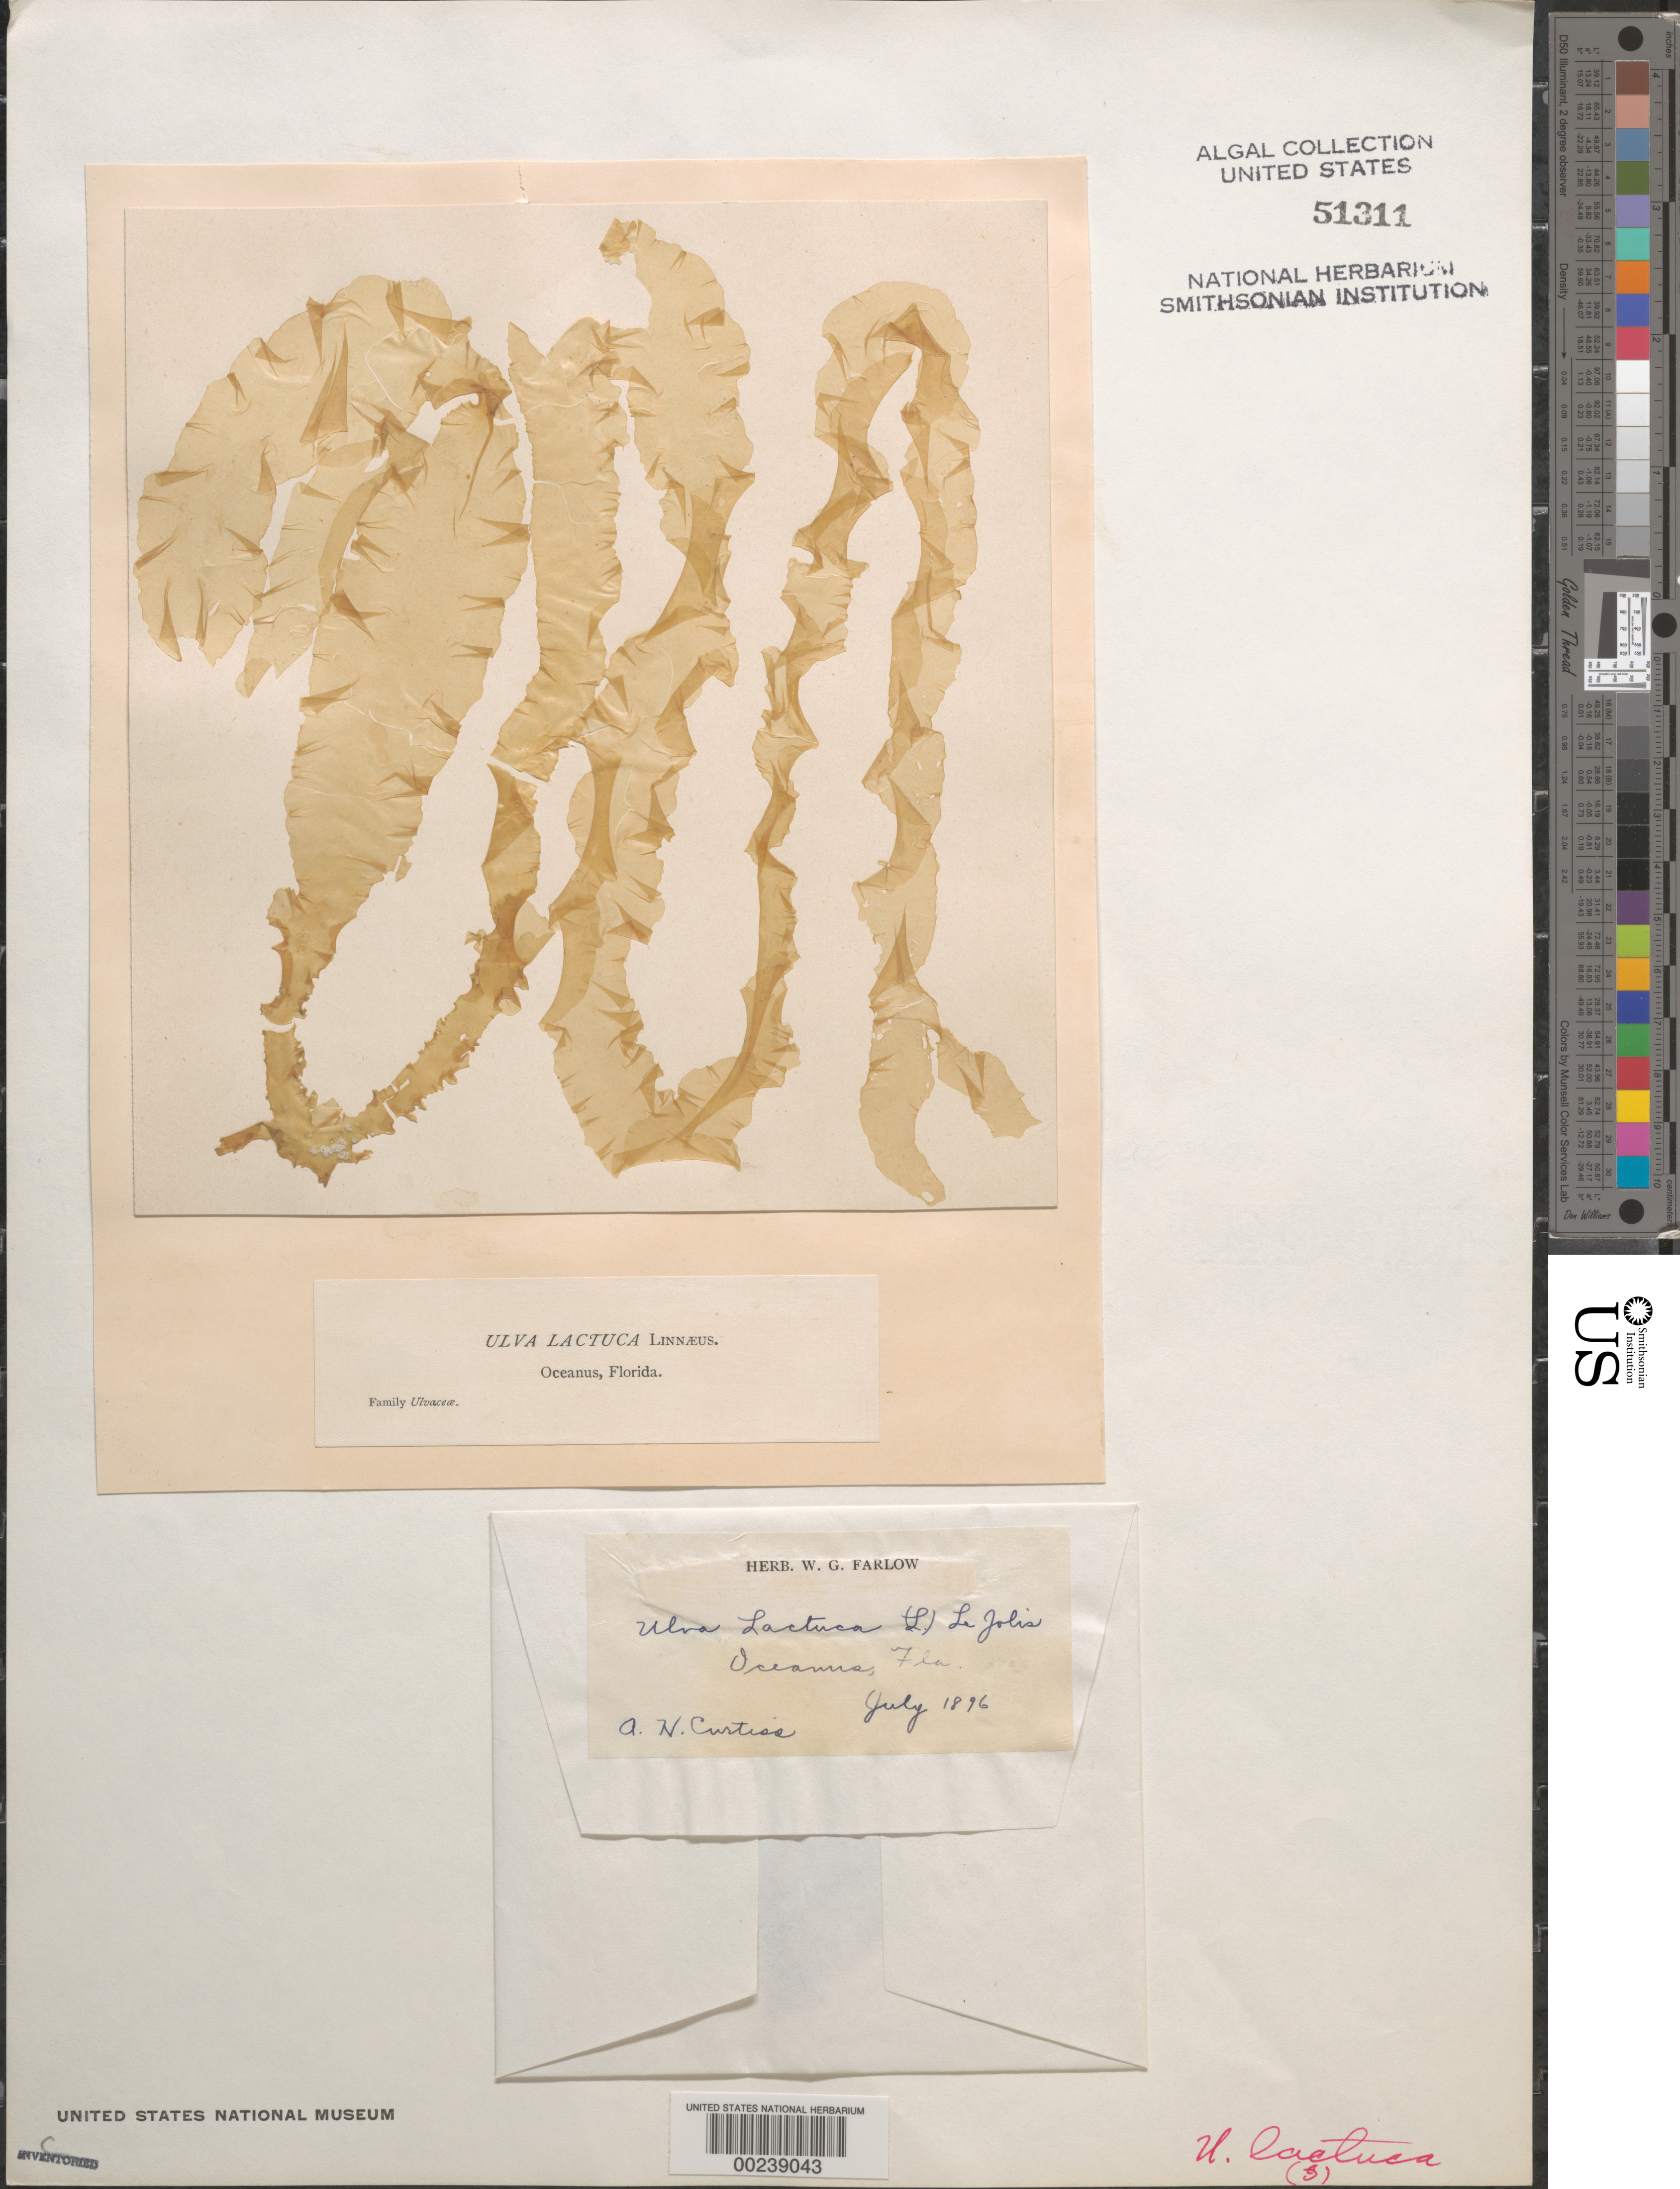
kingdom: Plantae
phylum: Chlorophyta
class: Ulvophyceae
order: Ulvales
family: Ulvaceae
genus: Ulva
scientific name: Ulva lactuca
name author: L.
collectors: A. H. Curtiss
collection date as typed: Jul 1896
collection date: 1896-07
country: United States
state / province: Florida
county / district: Brevard County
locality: Oceanus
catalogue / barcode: US 51311